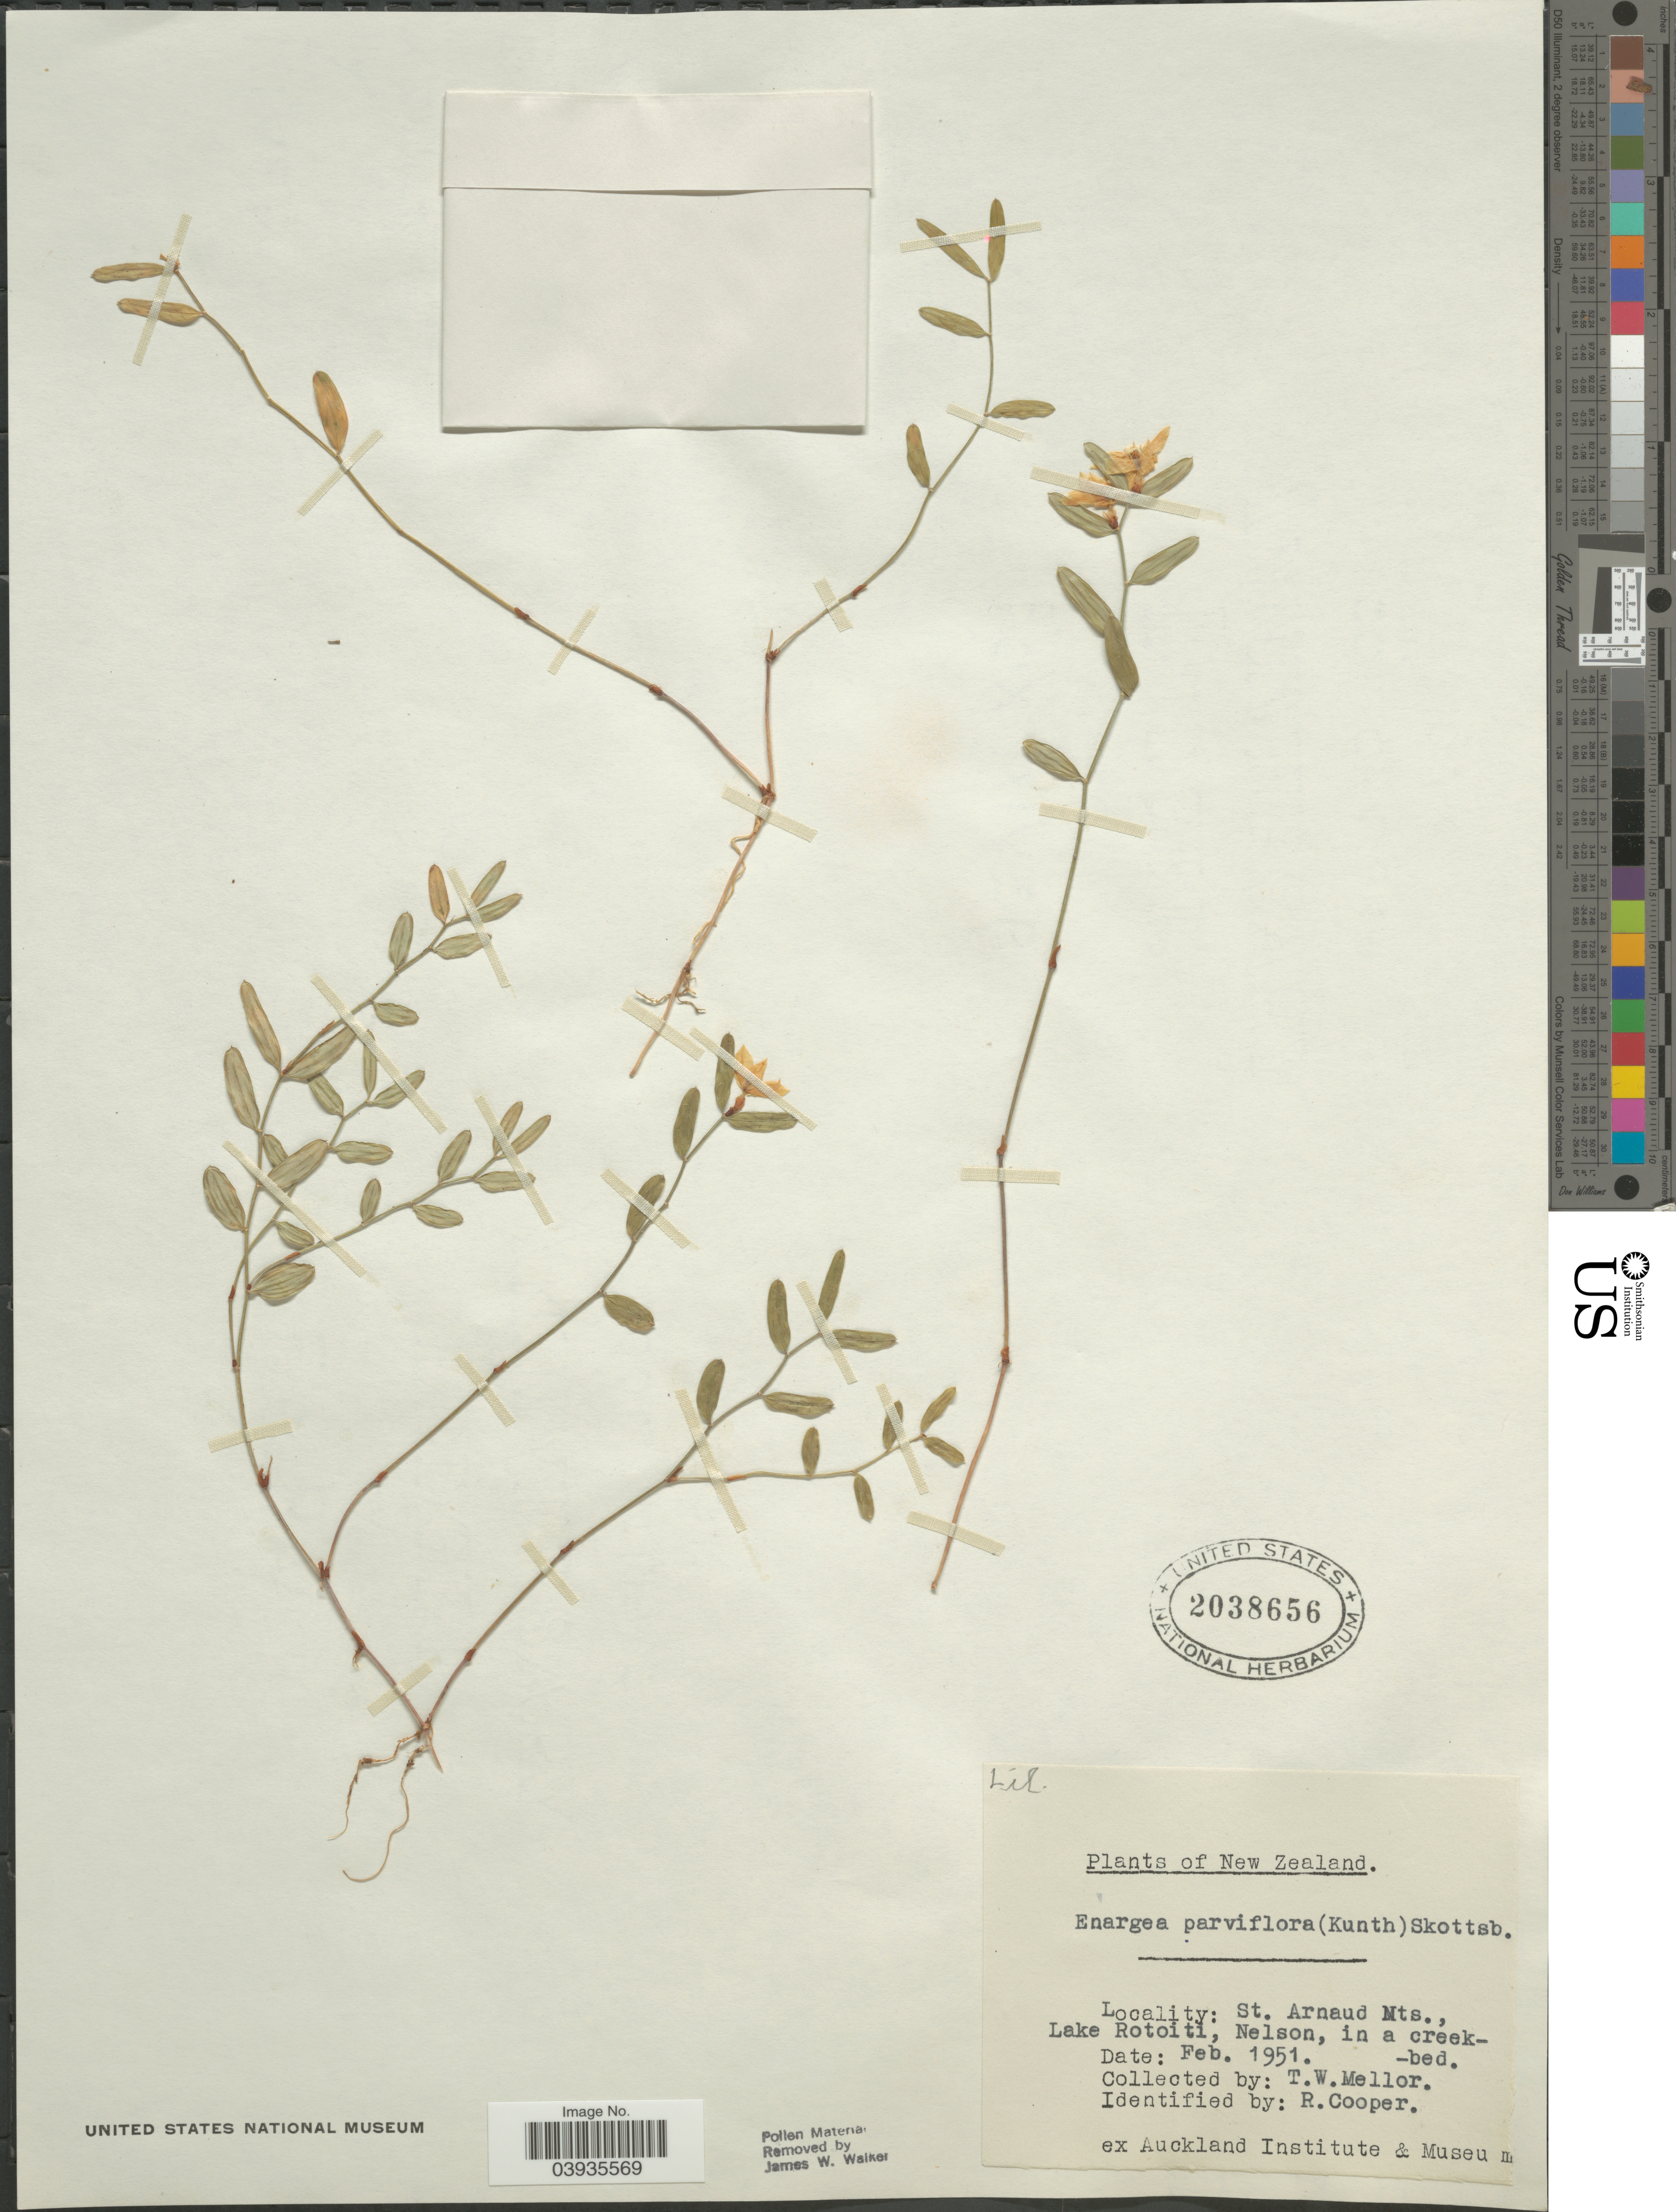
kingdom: Plantae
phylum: Tracheophyta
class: Liliopsida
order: Liliales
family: Alstroemeriaceae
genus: Luzuriaga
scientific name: Luzuriaga parviflora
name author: (Hook. f.) Kunth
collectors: T. Mellor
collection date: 1951-02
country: New Zealand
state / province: Nelson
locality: St. Arnaud Mts., Lake Rotoiti, in a creekbed.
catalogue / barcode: US 2038656